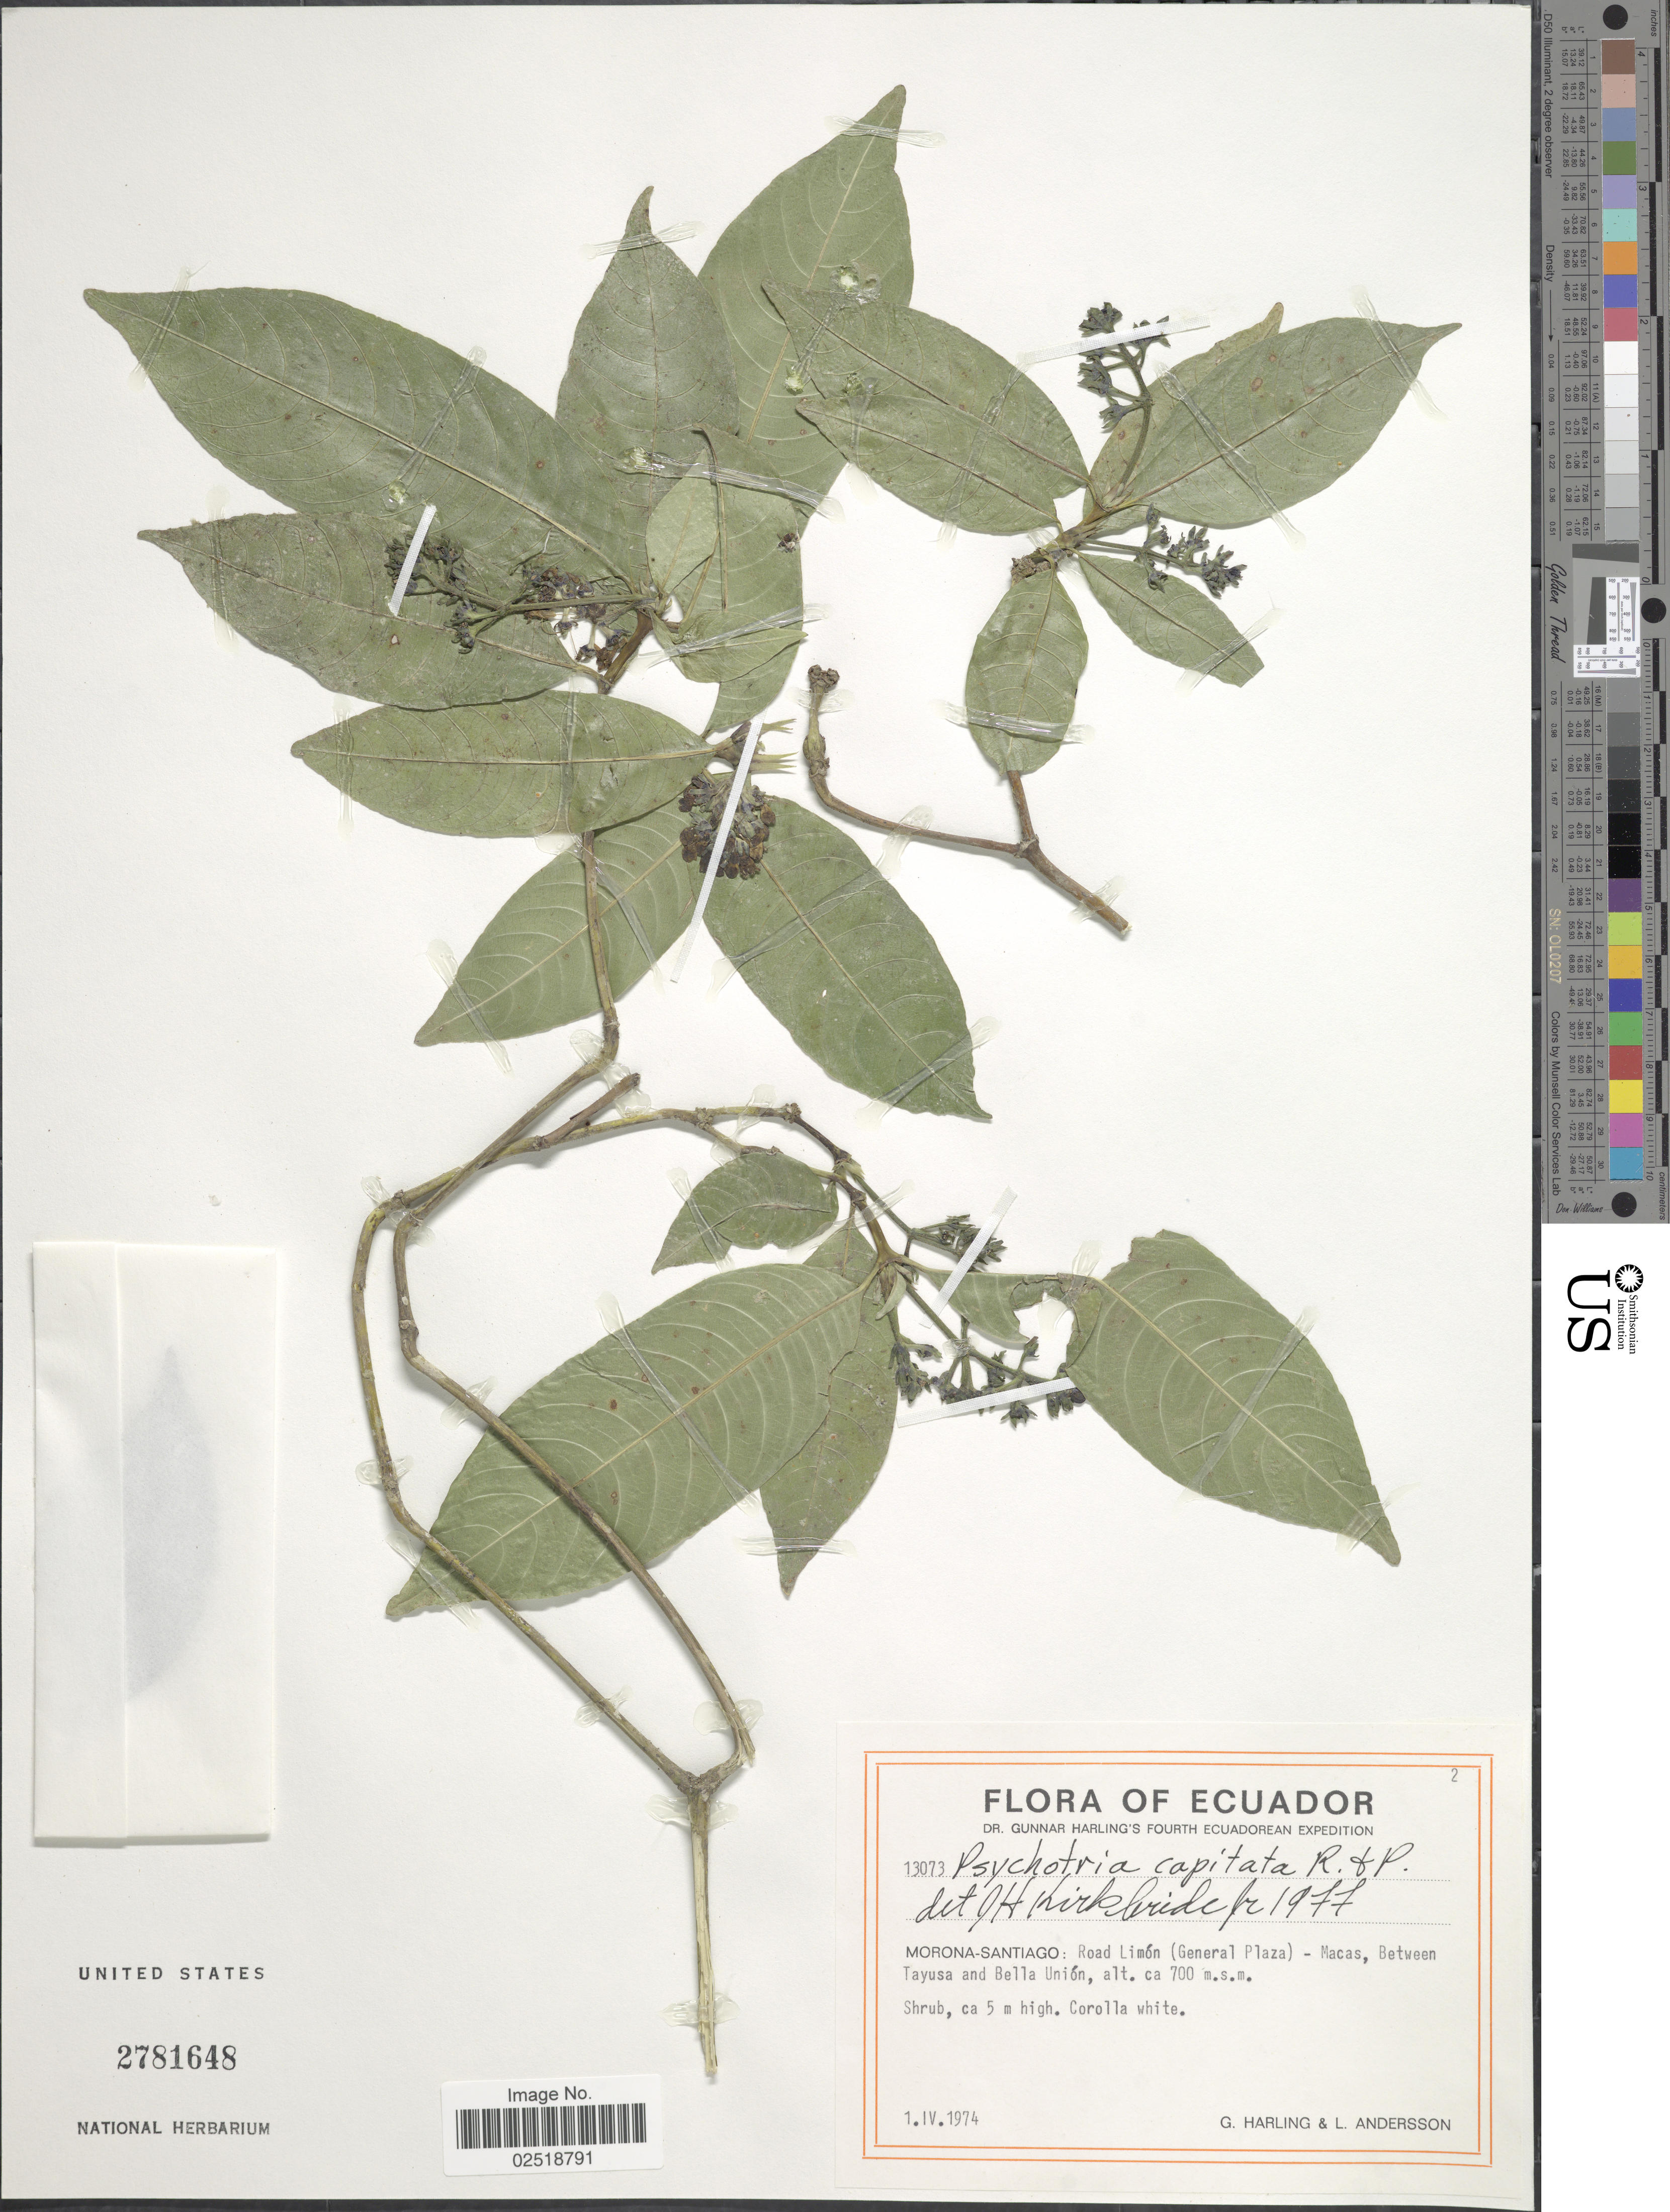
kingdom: Plantae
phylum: Tracheophyta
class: Magnoliopsida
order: Gentianales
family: Rubiaceae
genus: Psychotria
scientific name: Psychotria capitata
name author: Ruiz & Pav.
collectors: G. Harling & L. Andersson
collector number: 13073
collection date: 1974-04-01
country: Ecuador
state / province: Morona-Santiago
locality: Road Limón (General Plaza) - Macas, Between Tayusa and Bella Unión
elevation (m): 700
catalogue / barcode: US 2781648